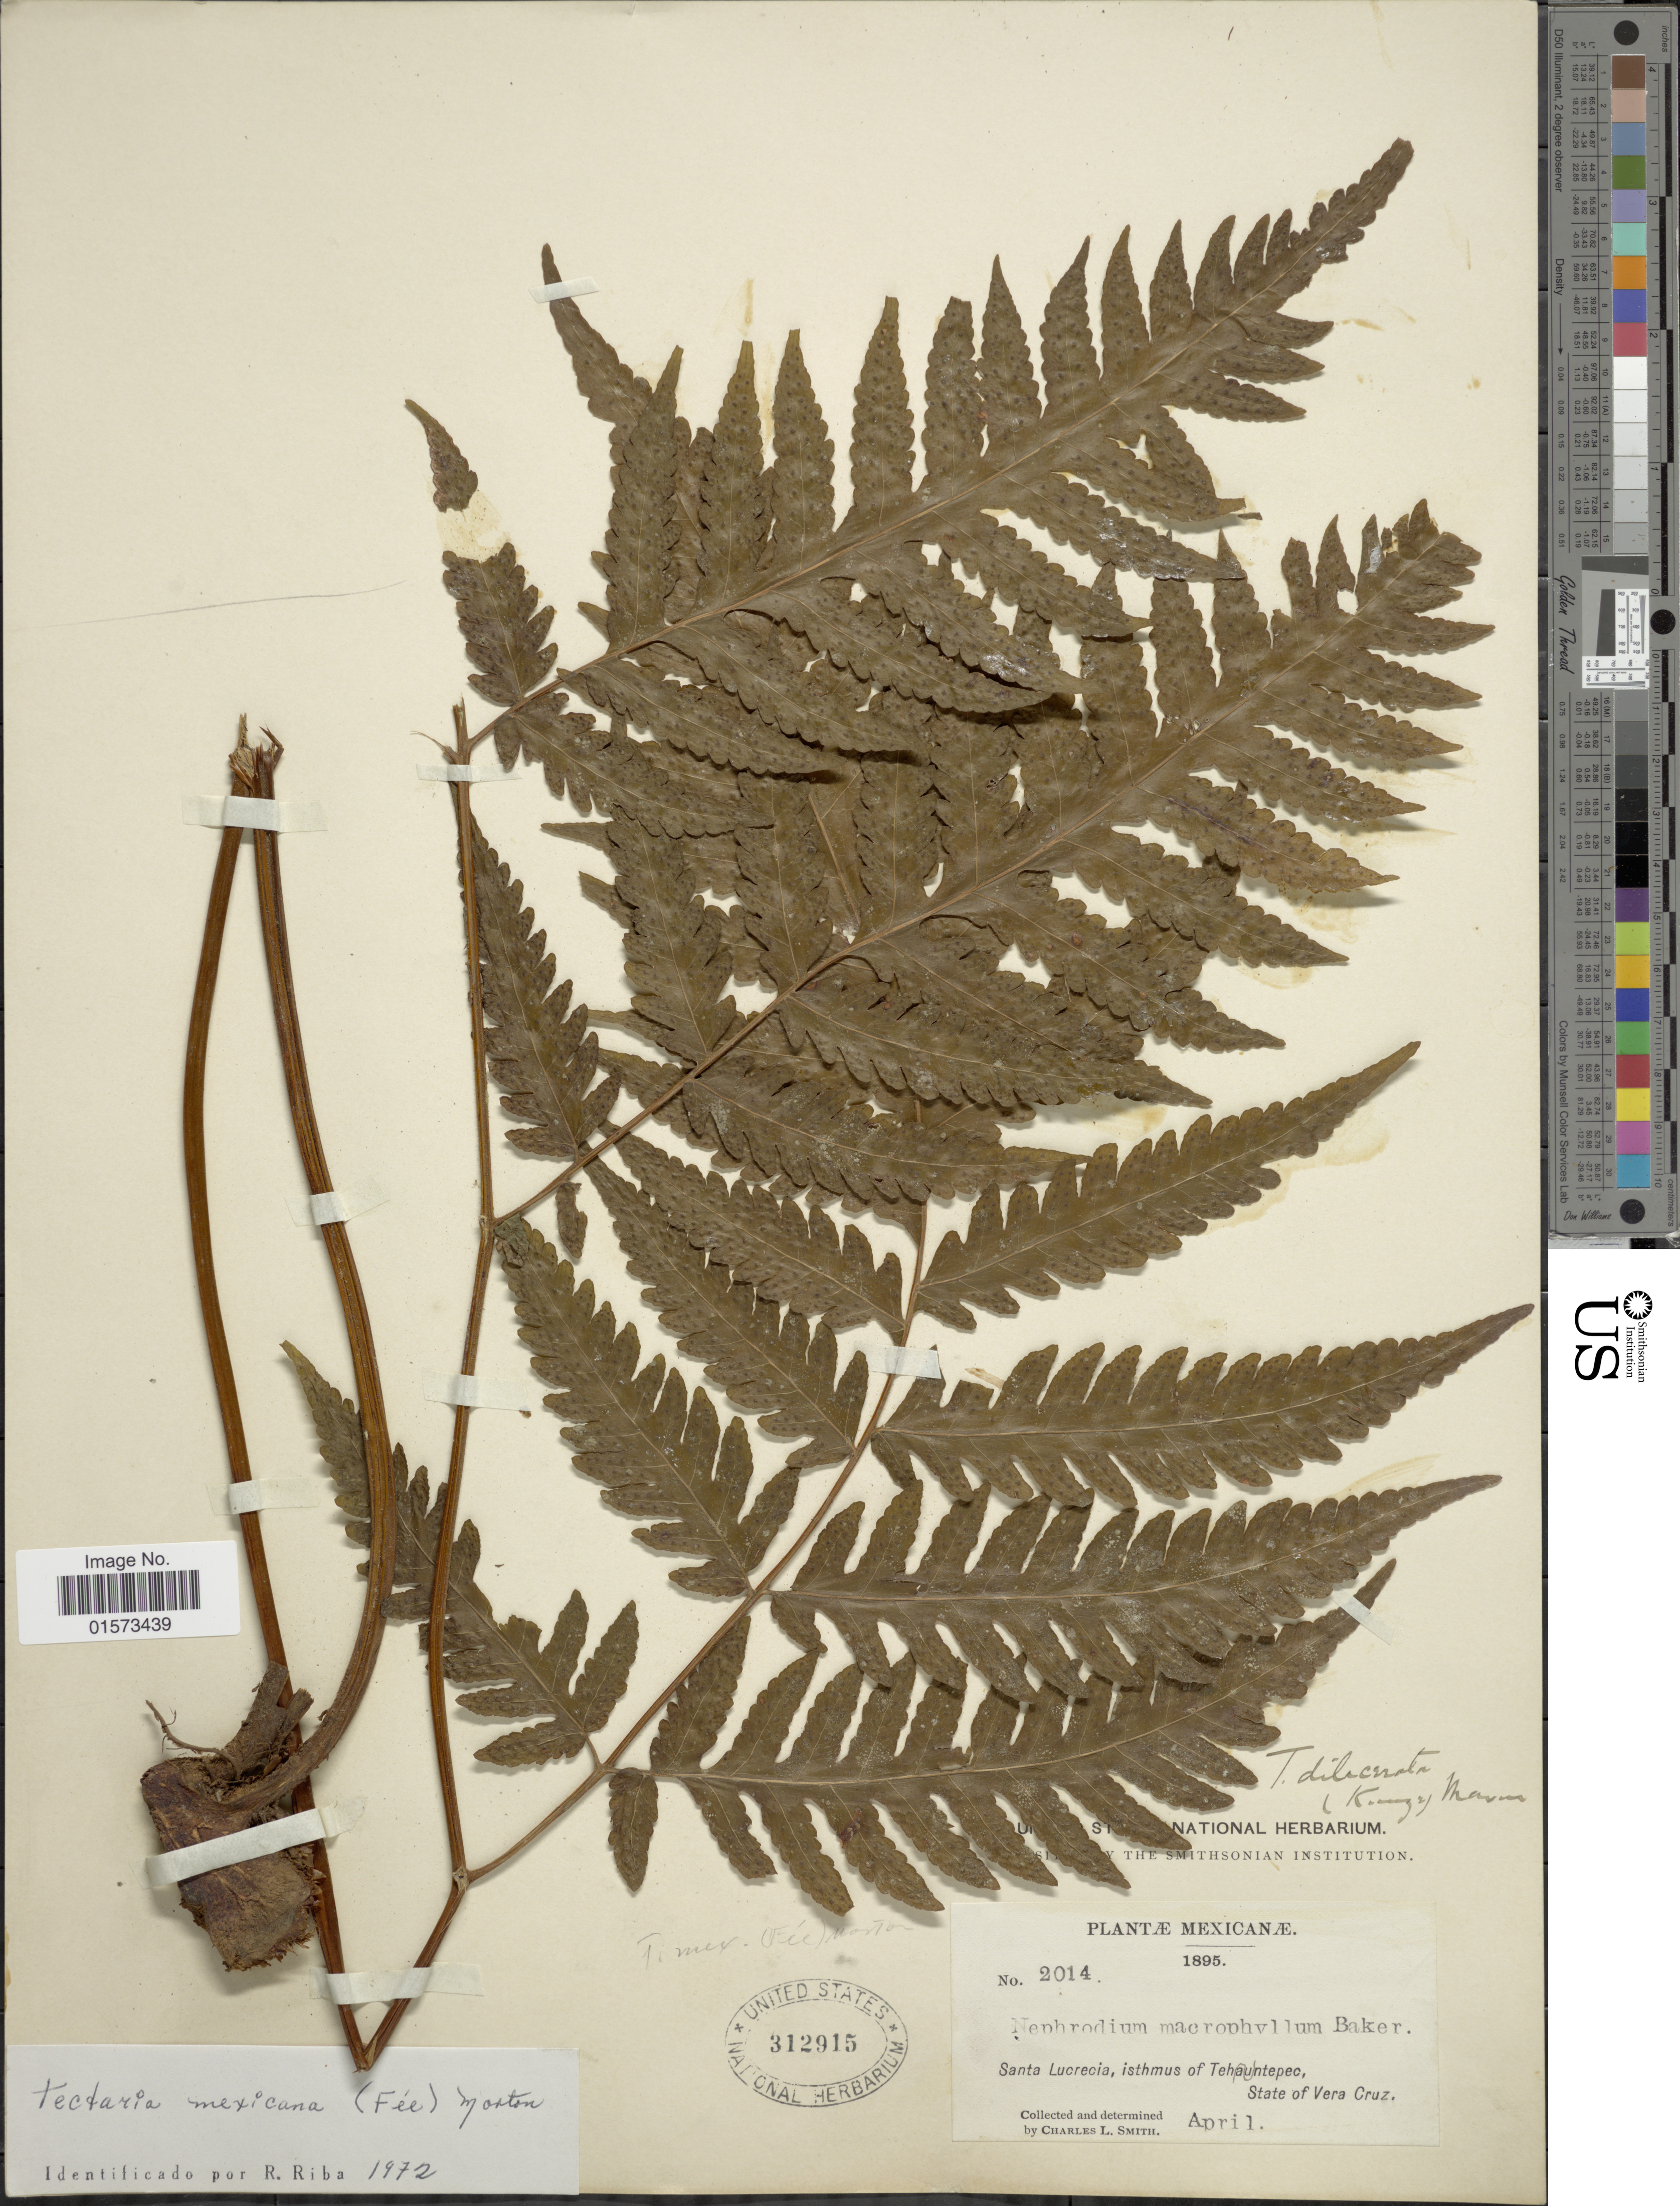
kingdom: Plantae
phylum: Tracheophyta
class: Polypodiopsida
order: Polypodiales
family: Tectariaceae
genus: Tectaria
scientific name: Tectaria mexicana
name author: (Fée) C.V. Morton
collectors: C. L. Smith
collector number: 2014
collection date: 1895-04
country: Mexico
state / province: Veracruz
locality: Santa Lucrecia, isthmus of Tehauntepec, State of Vera CRuz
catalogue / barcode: US 312915